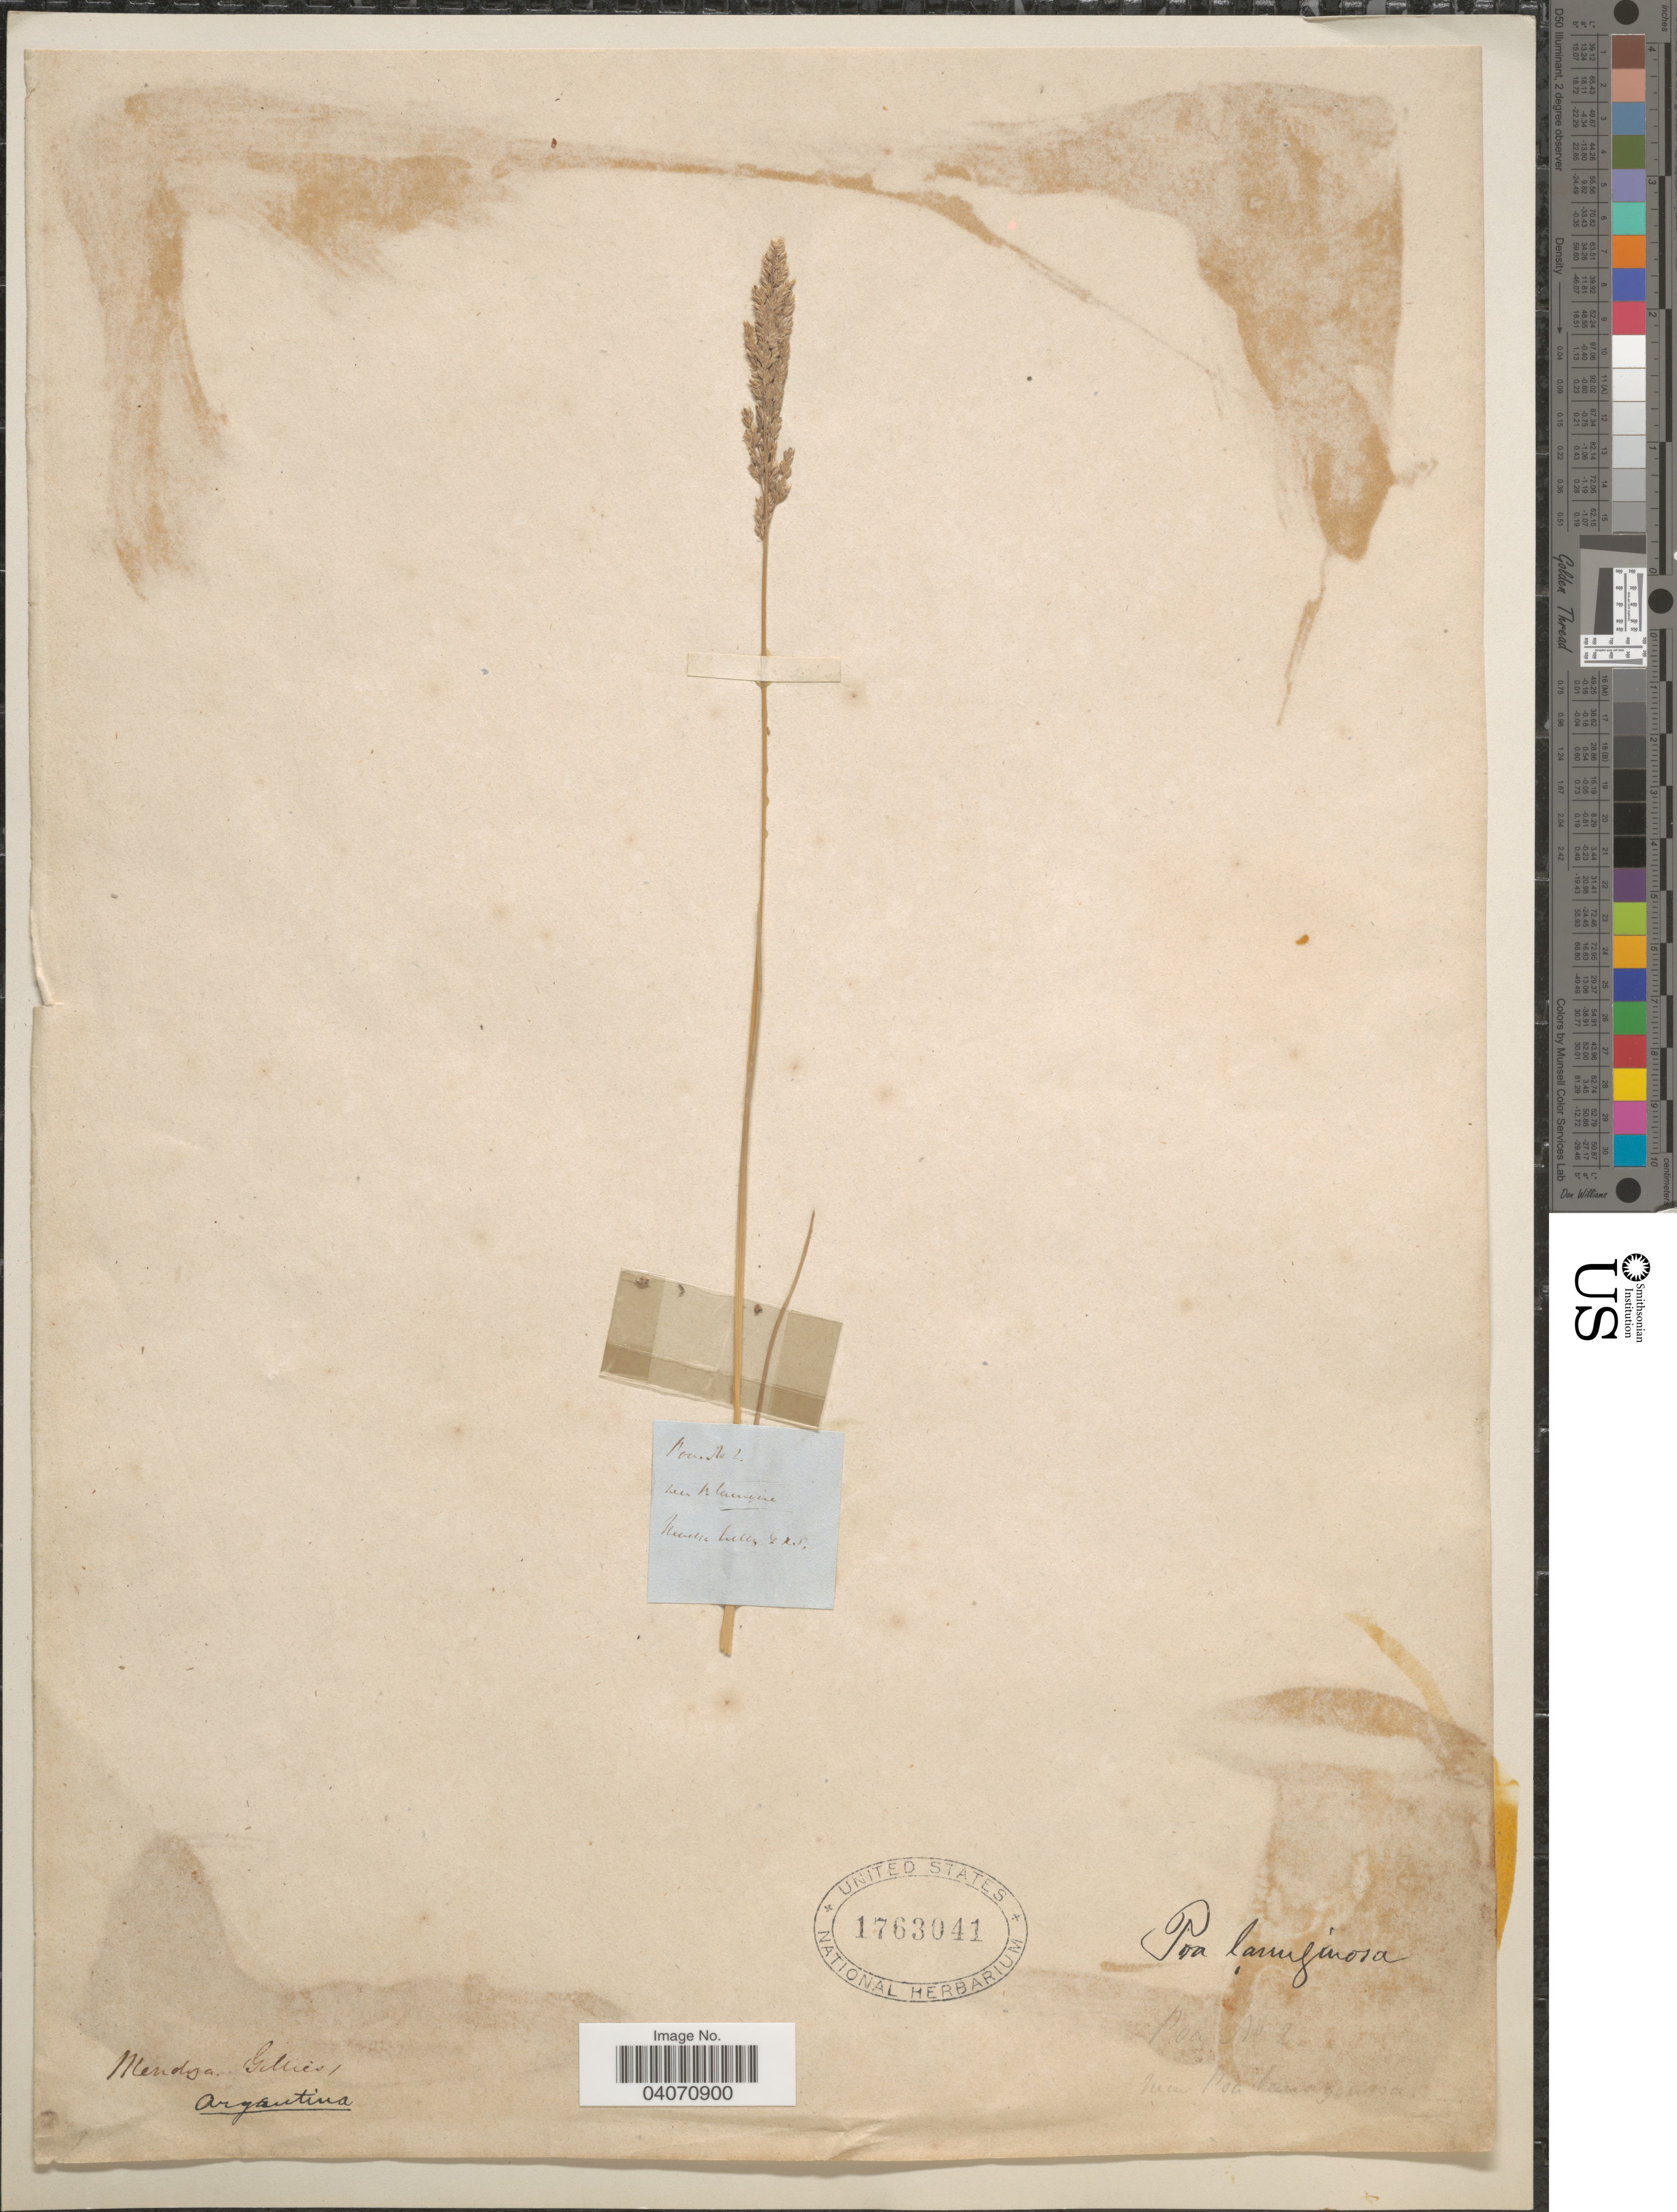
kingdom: Plantae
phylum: Tracheophyta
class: Liliopsida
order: Poales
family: Poaceae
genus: Poa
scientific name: Poa lanuginosa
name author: Poir.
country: Argentina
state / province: Mendoza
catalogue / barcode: US 1763041